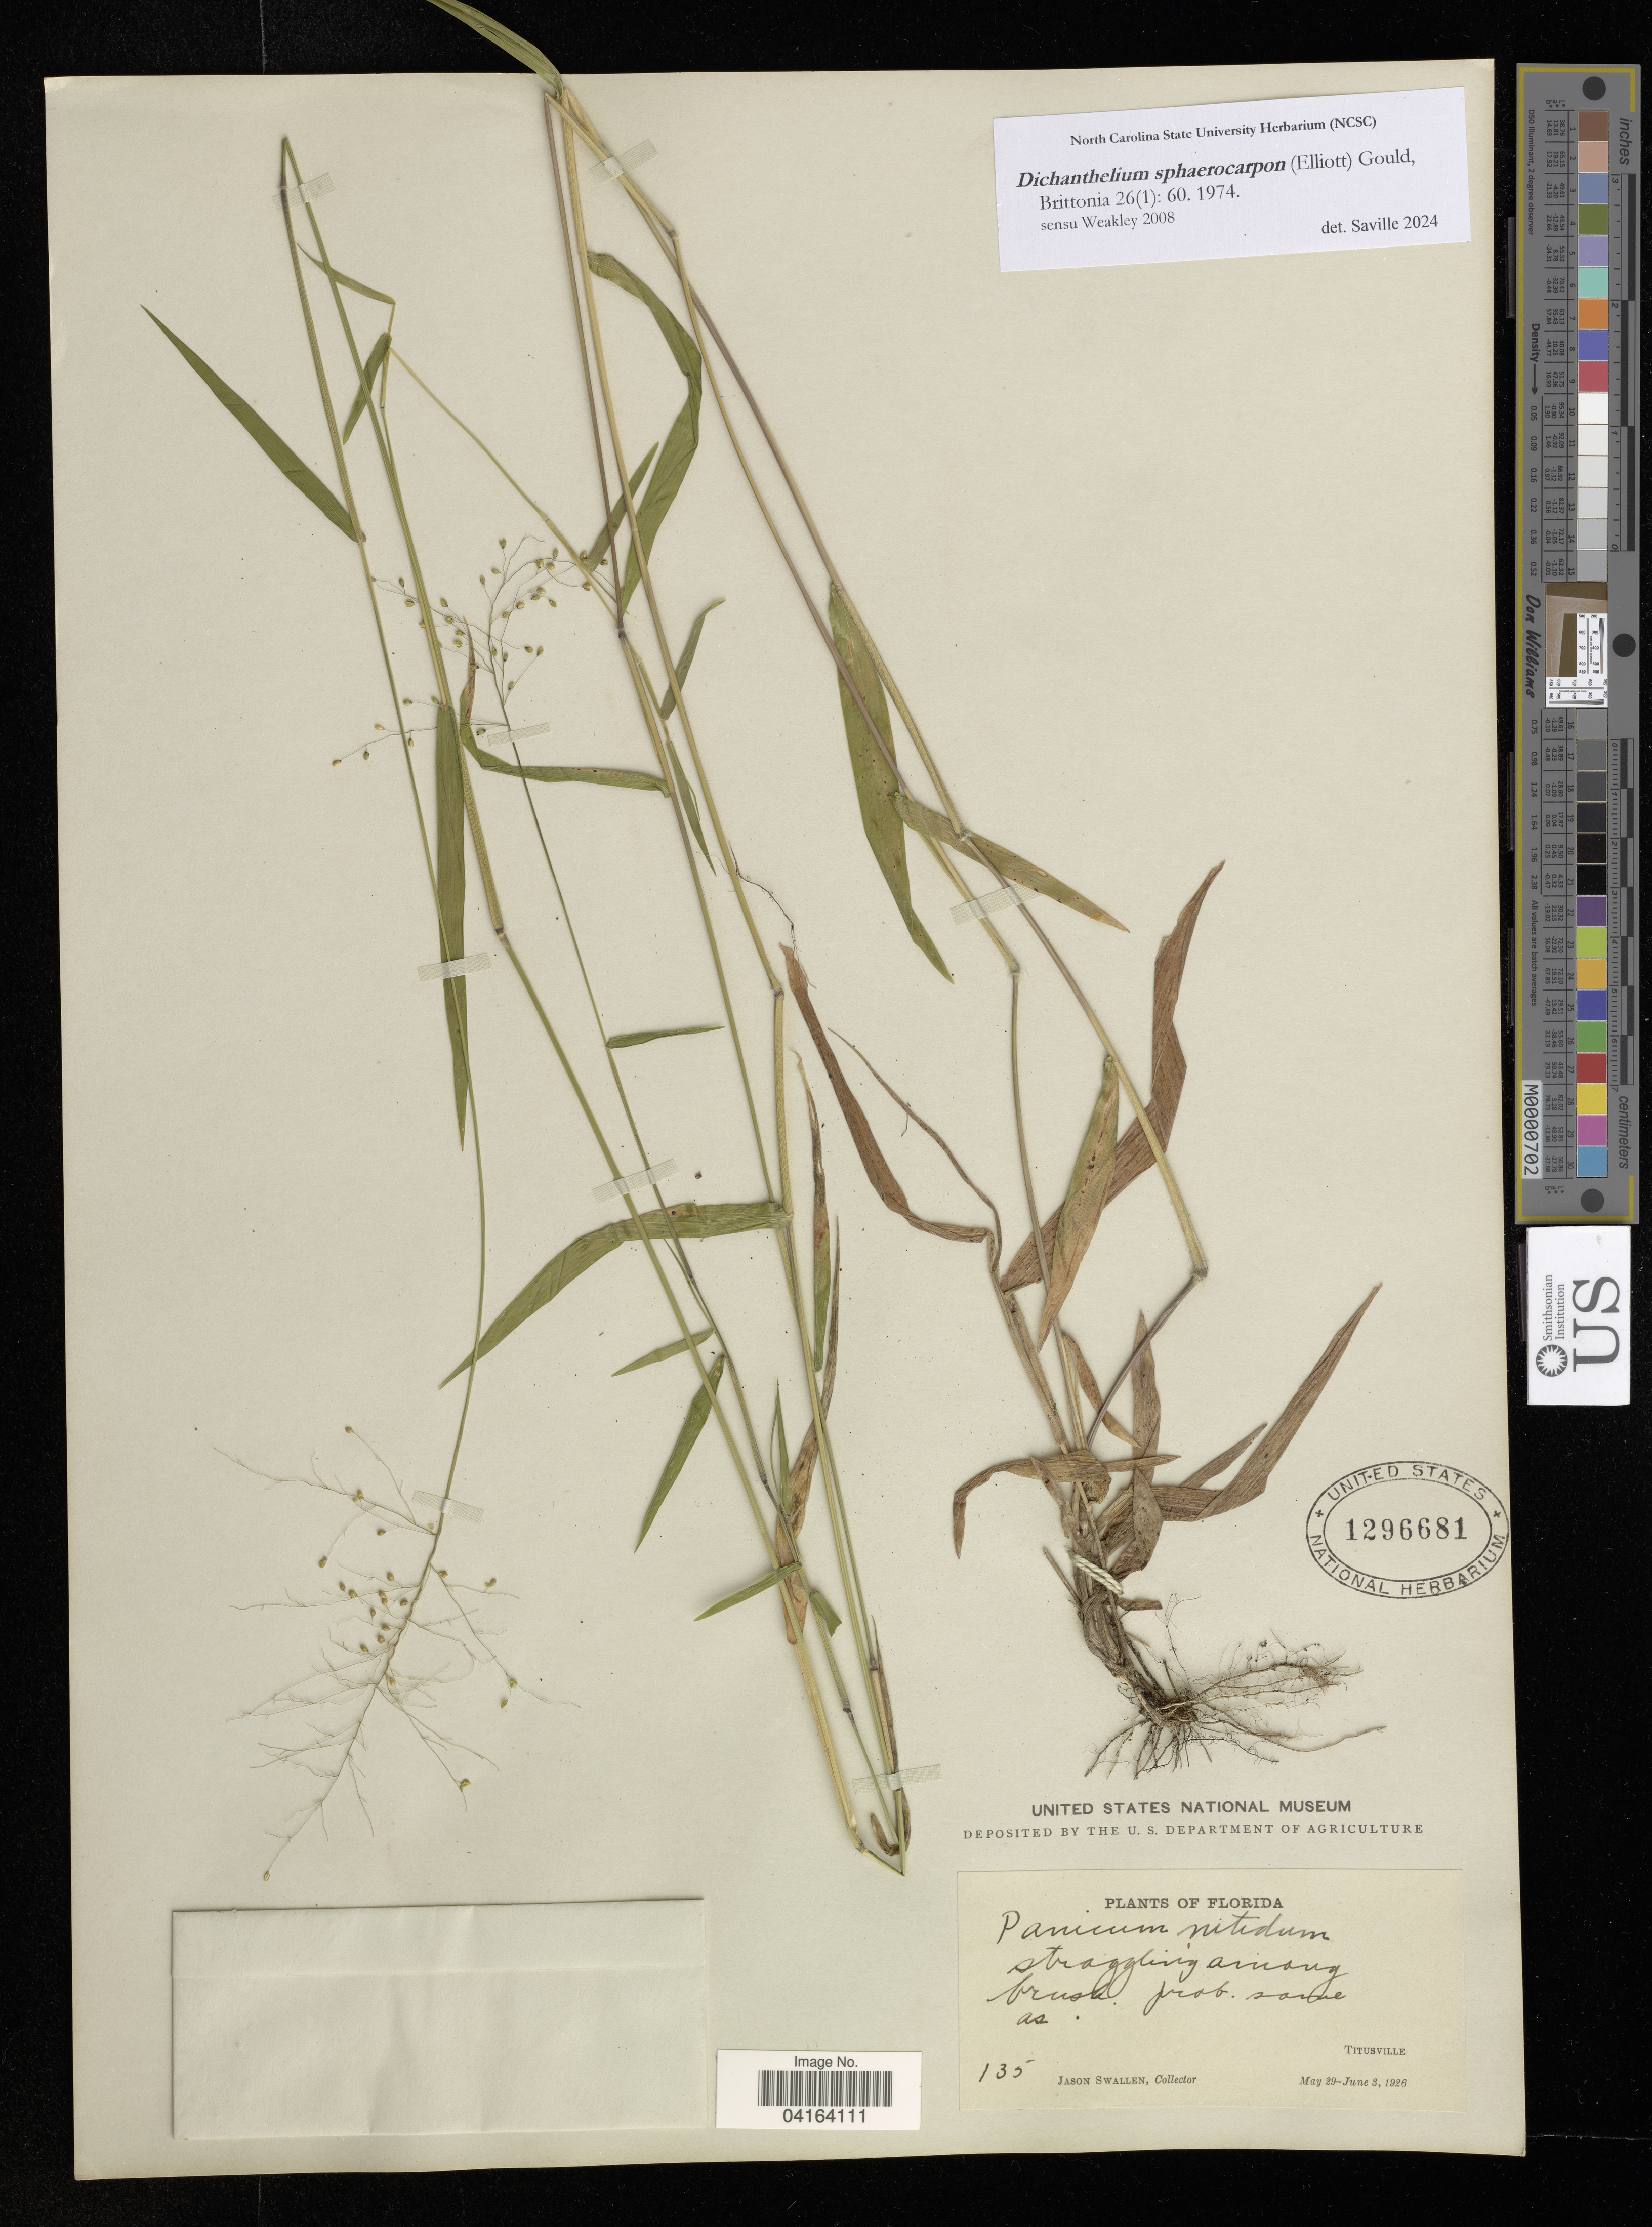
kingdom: Plantae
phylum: Tracheophyta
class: Liliopsida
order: Poales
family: Poaceae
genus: Dichanthelium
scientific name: Dichanthelium sphaerocarpon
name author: (Elliott) Gould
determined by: Saville, A. C., (NCSC), North Carolina State University (UNITED STATES)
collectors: J. R. Swallen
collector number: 135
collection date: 1926-05-29/1926-06-03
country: United States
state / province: Florida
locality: Titusville.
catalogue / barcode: US 1296681